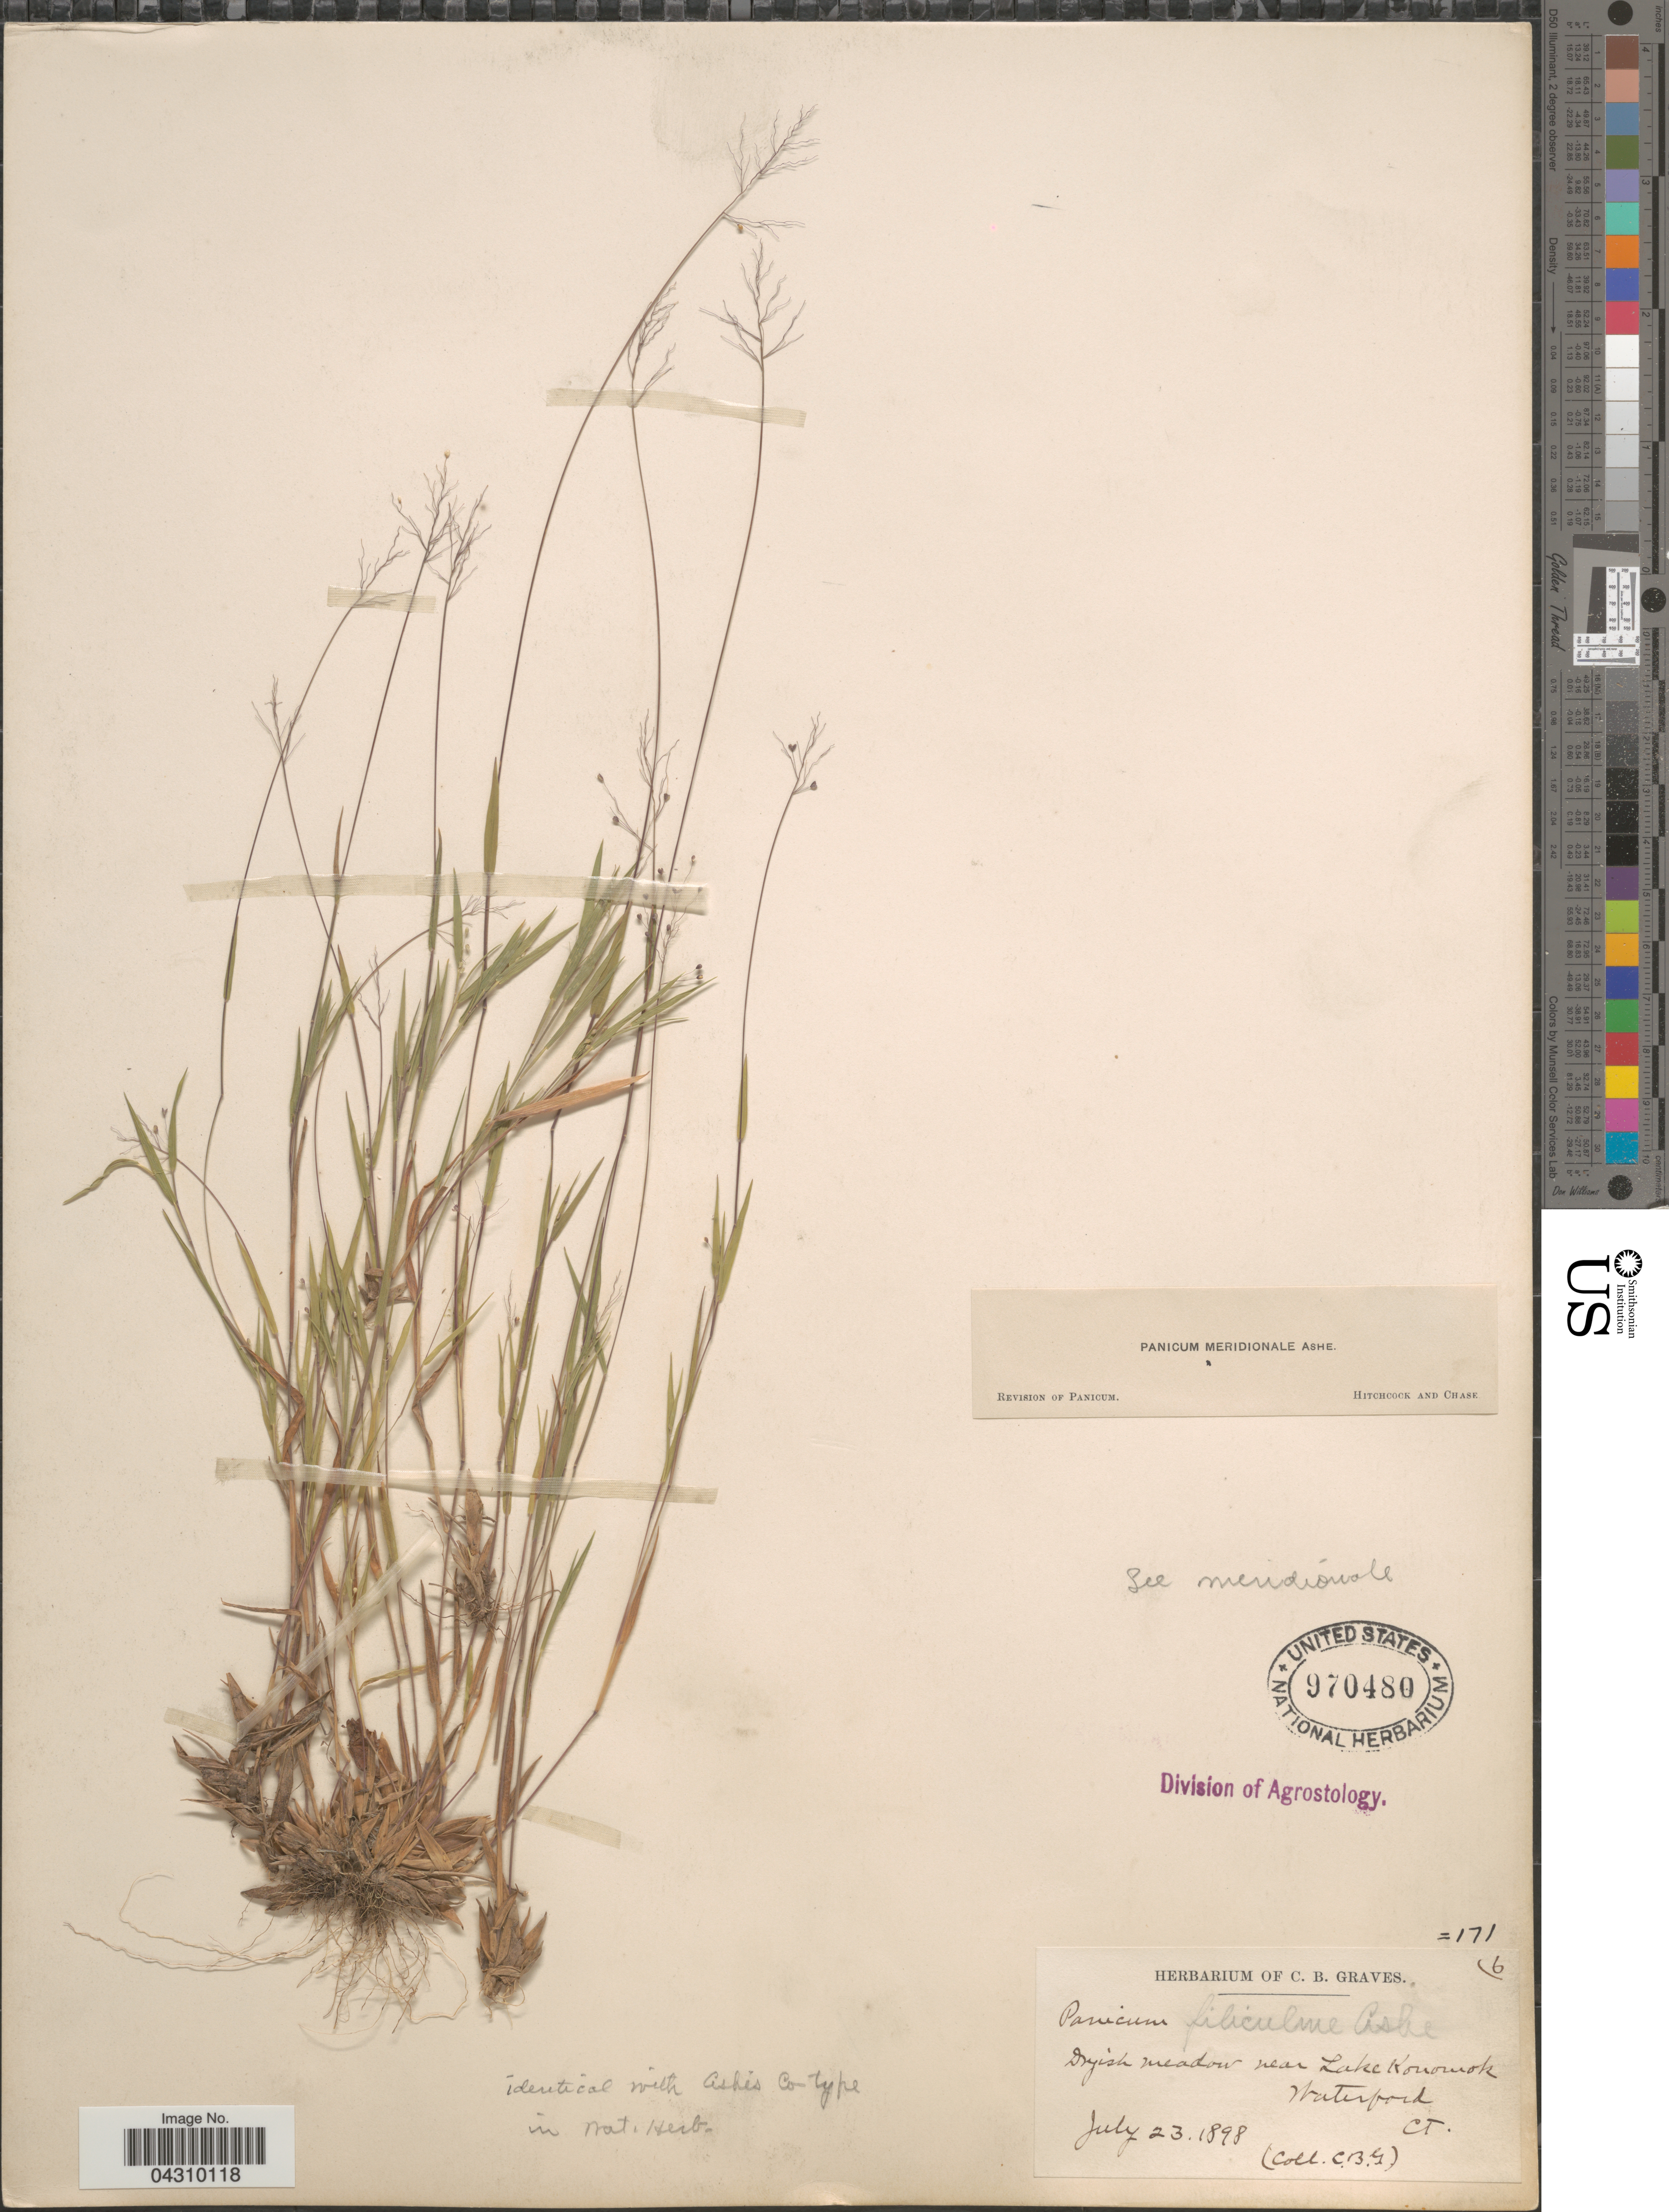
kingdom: Plantae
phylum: Tracheophyta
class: Liliopsida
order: Poales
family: Poaceae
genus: Dichanthelium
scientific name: Dichanthelium acuminatum var. acuminatum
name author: (Sw.) Gould & C.A. Clark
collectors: C. Graves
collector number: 171/6?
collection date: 1898-07-23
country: United States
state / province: Connecticut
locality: Dryish meadow near Lake Konomoc. Waterford.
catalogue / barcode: US 970480